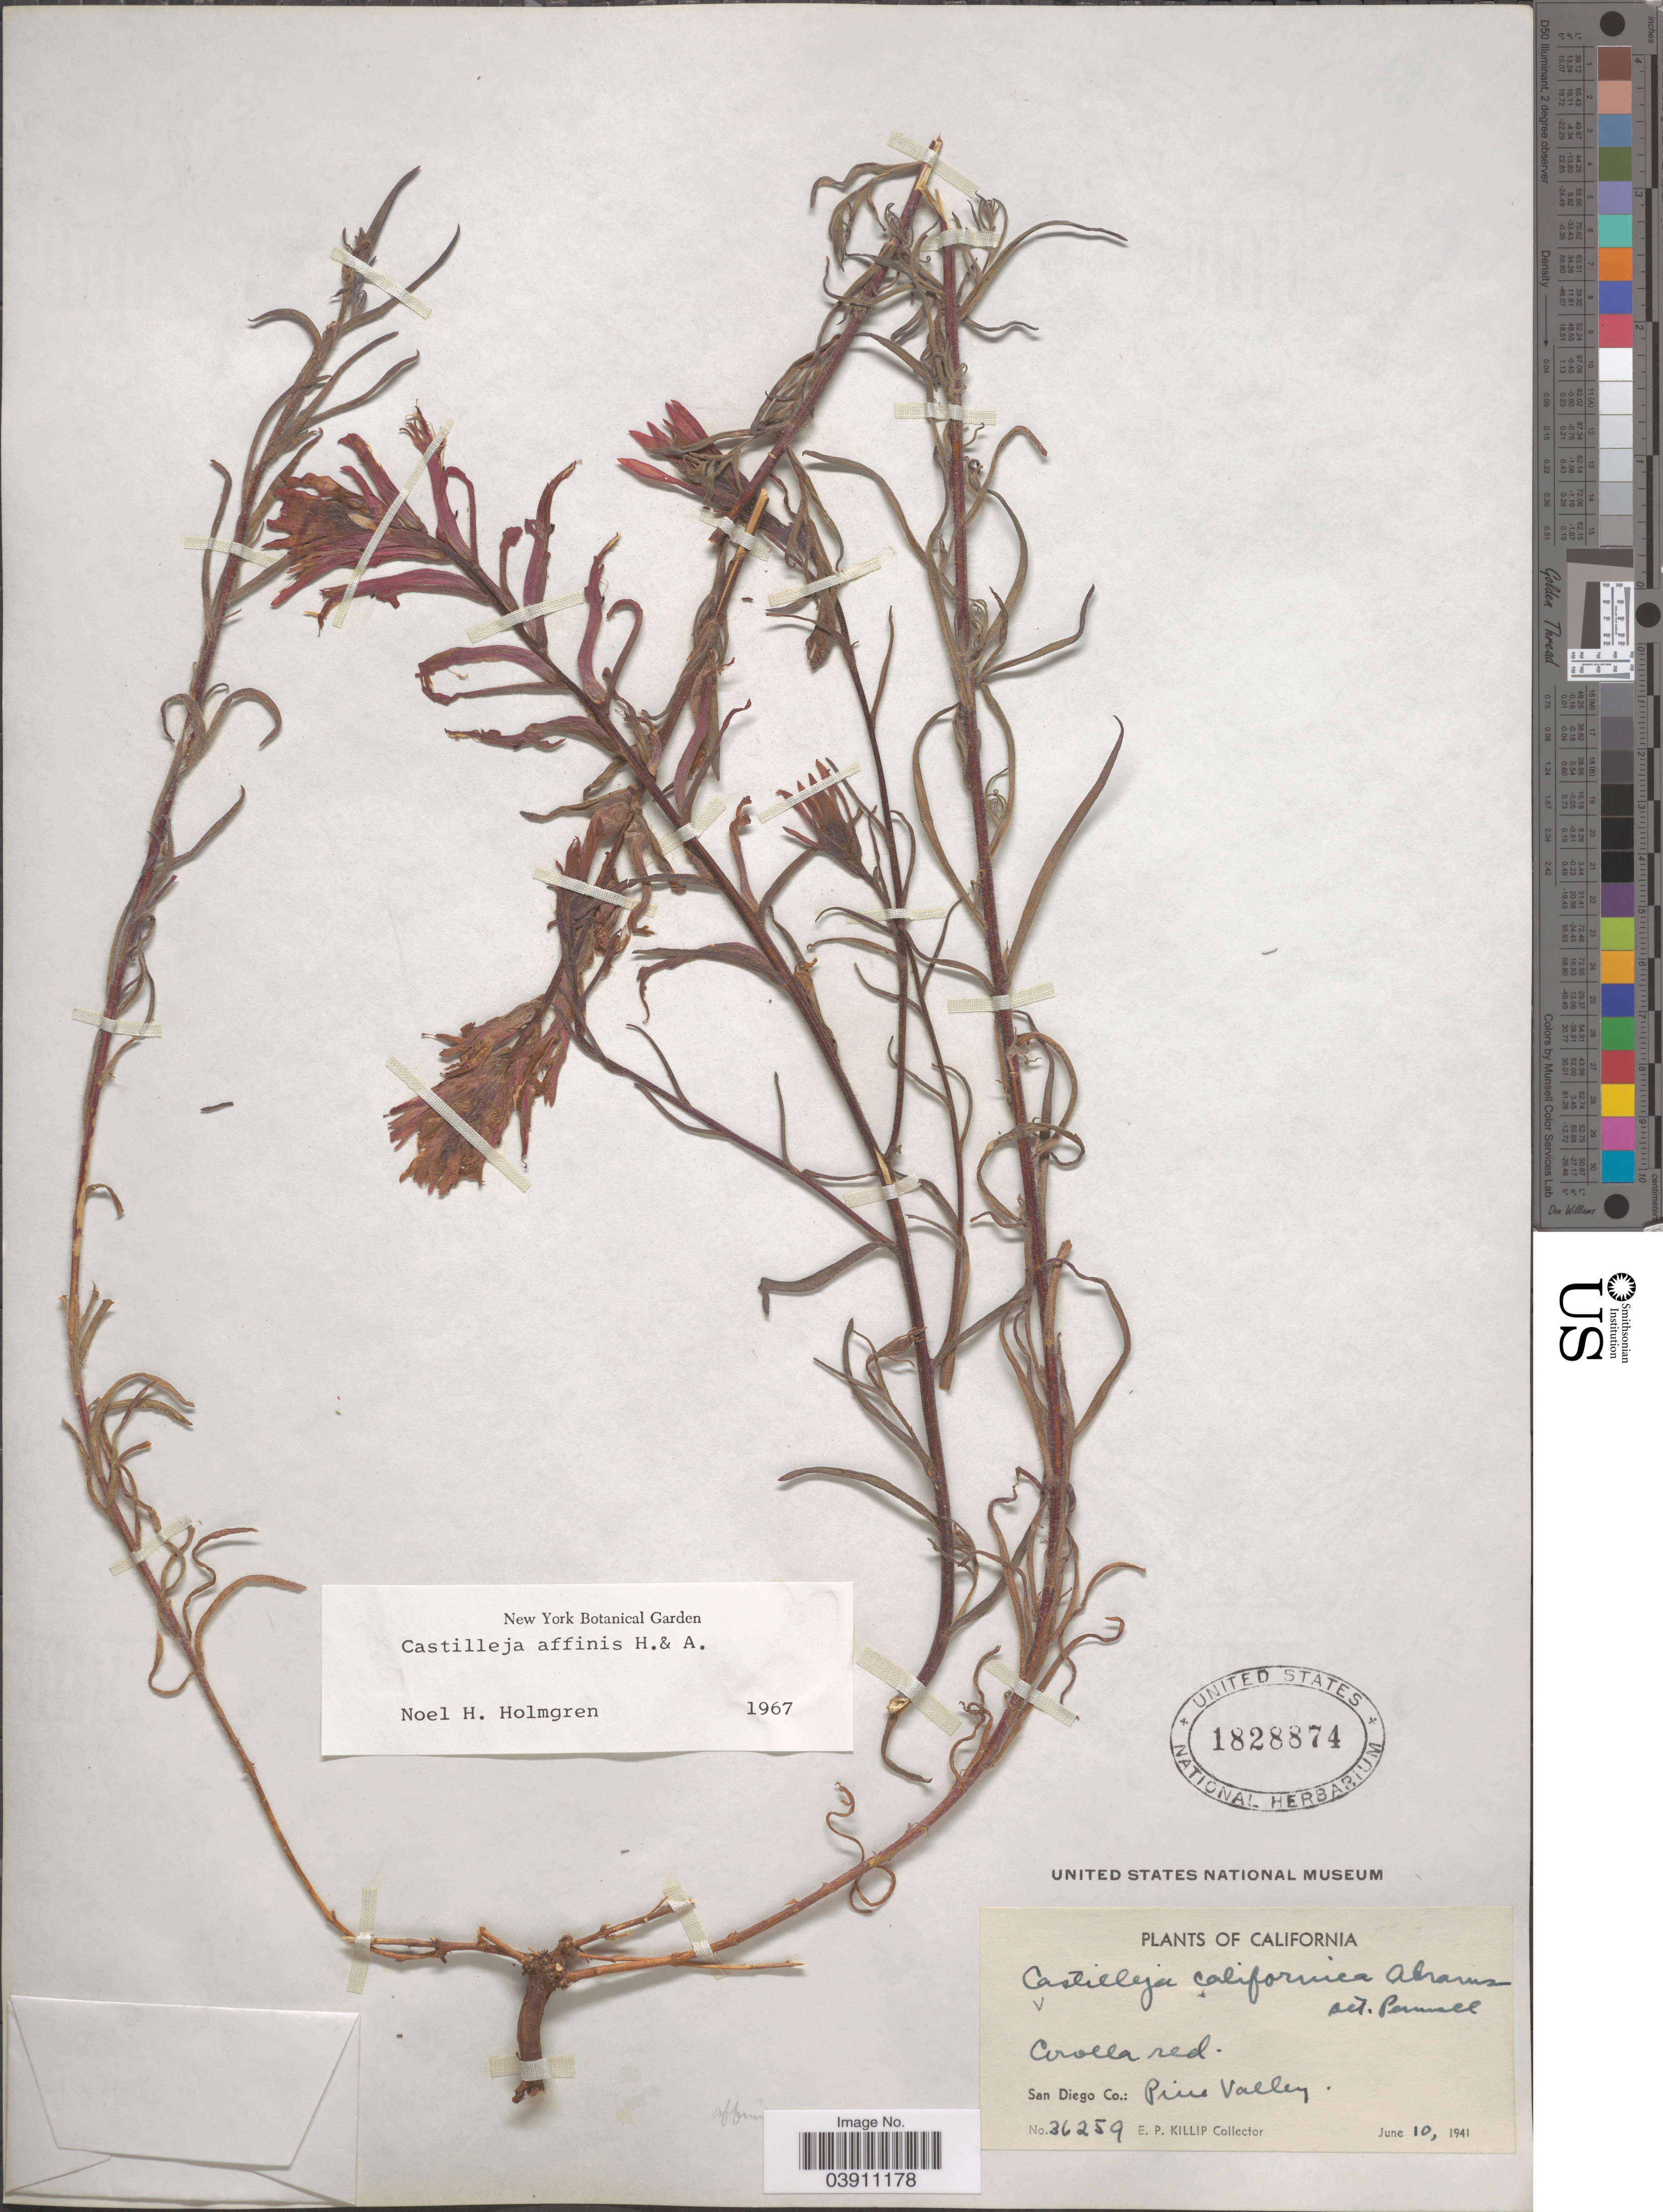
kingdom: Plantae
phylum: Tracheophyta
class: Magnoliopsida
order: Lamiales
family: Orobanchaceae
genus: Castilleja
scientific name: Castilleja affinis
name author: Hook. & Arn.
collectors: E. P. Killip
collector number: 36259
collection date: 1941-06-10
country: United States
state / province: California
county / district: San Diego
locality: San Diego Co.: Pine Valley.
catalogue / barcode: US 1828874